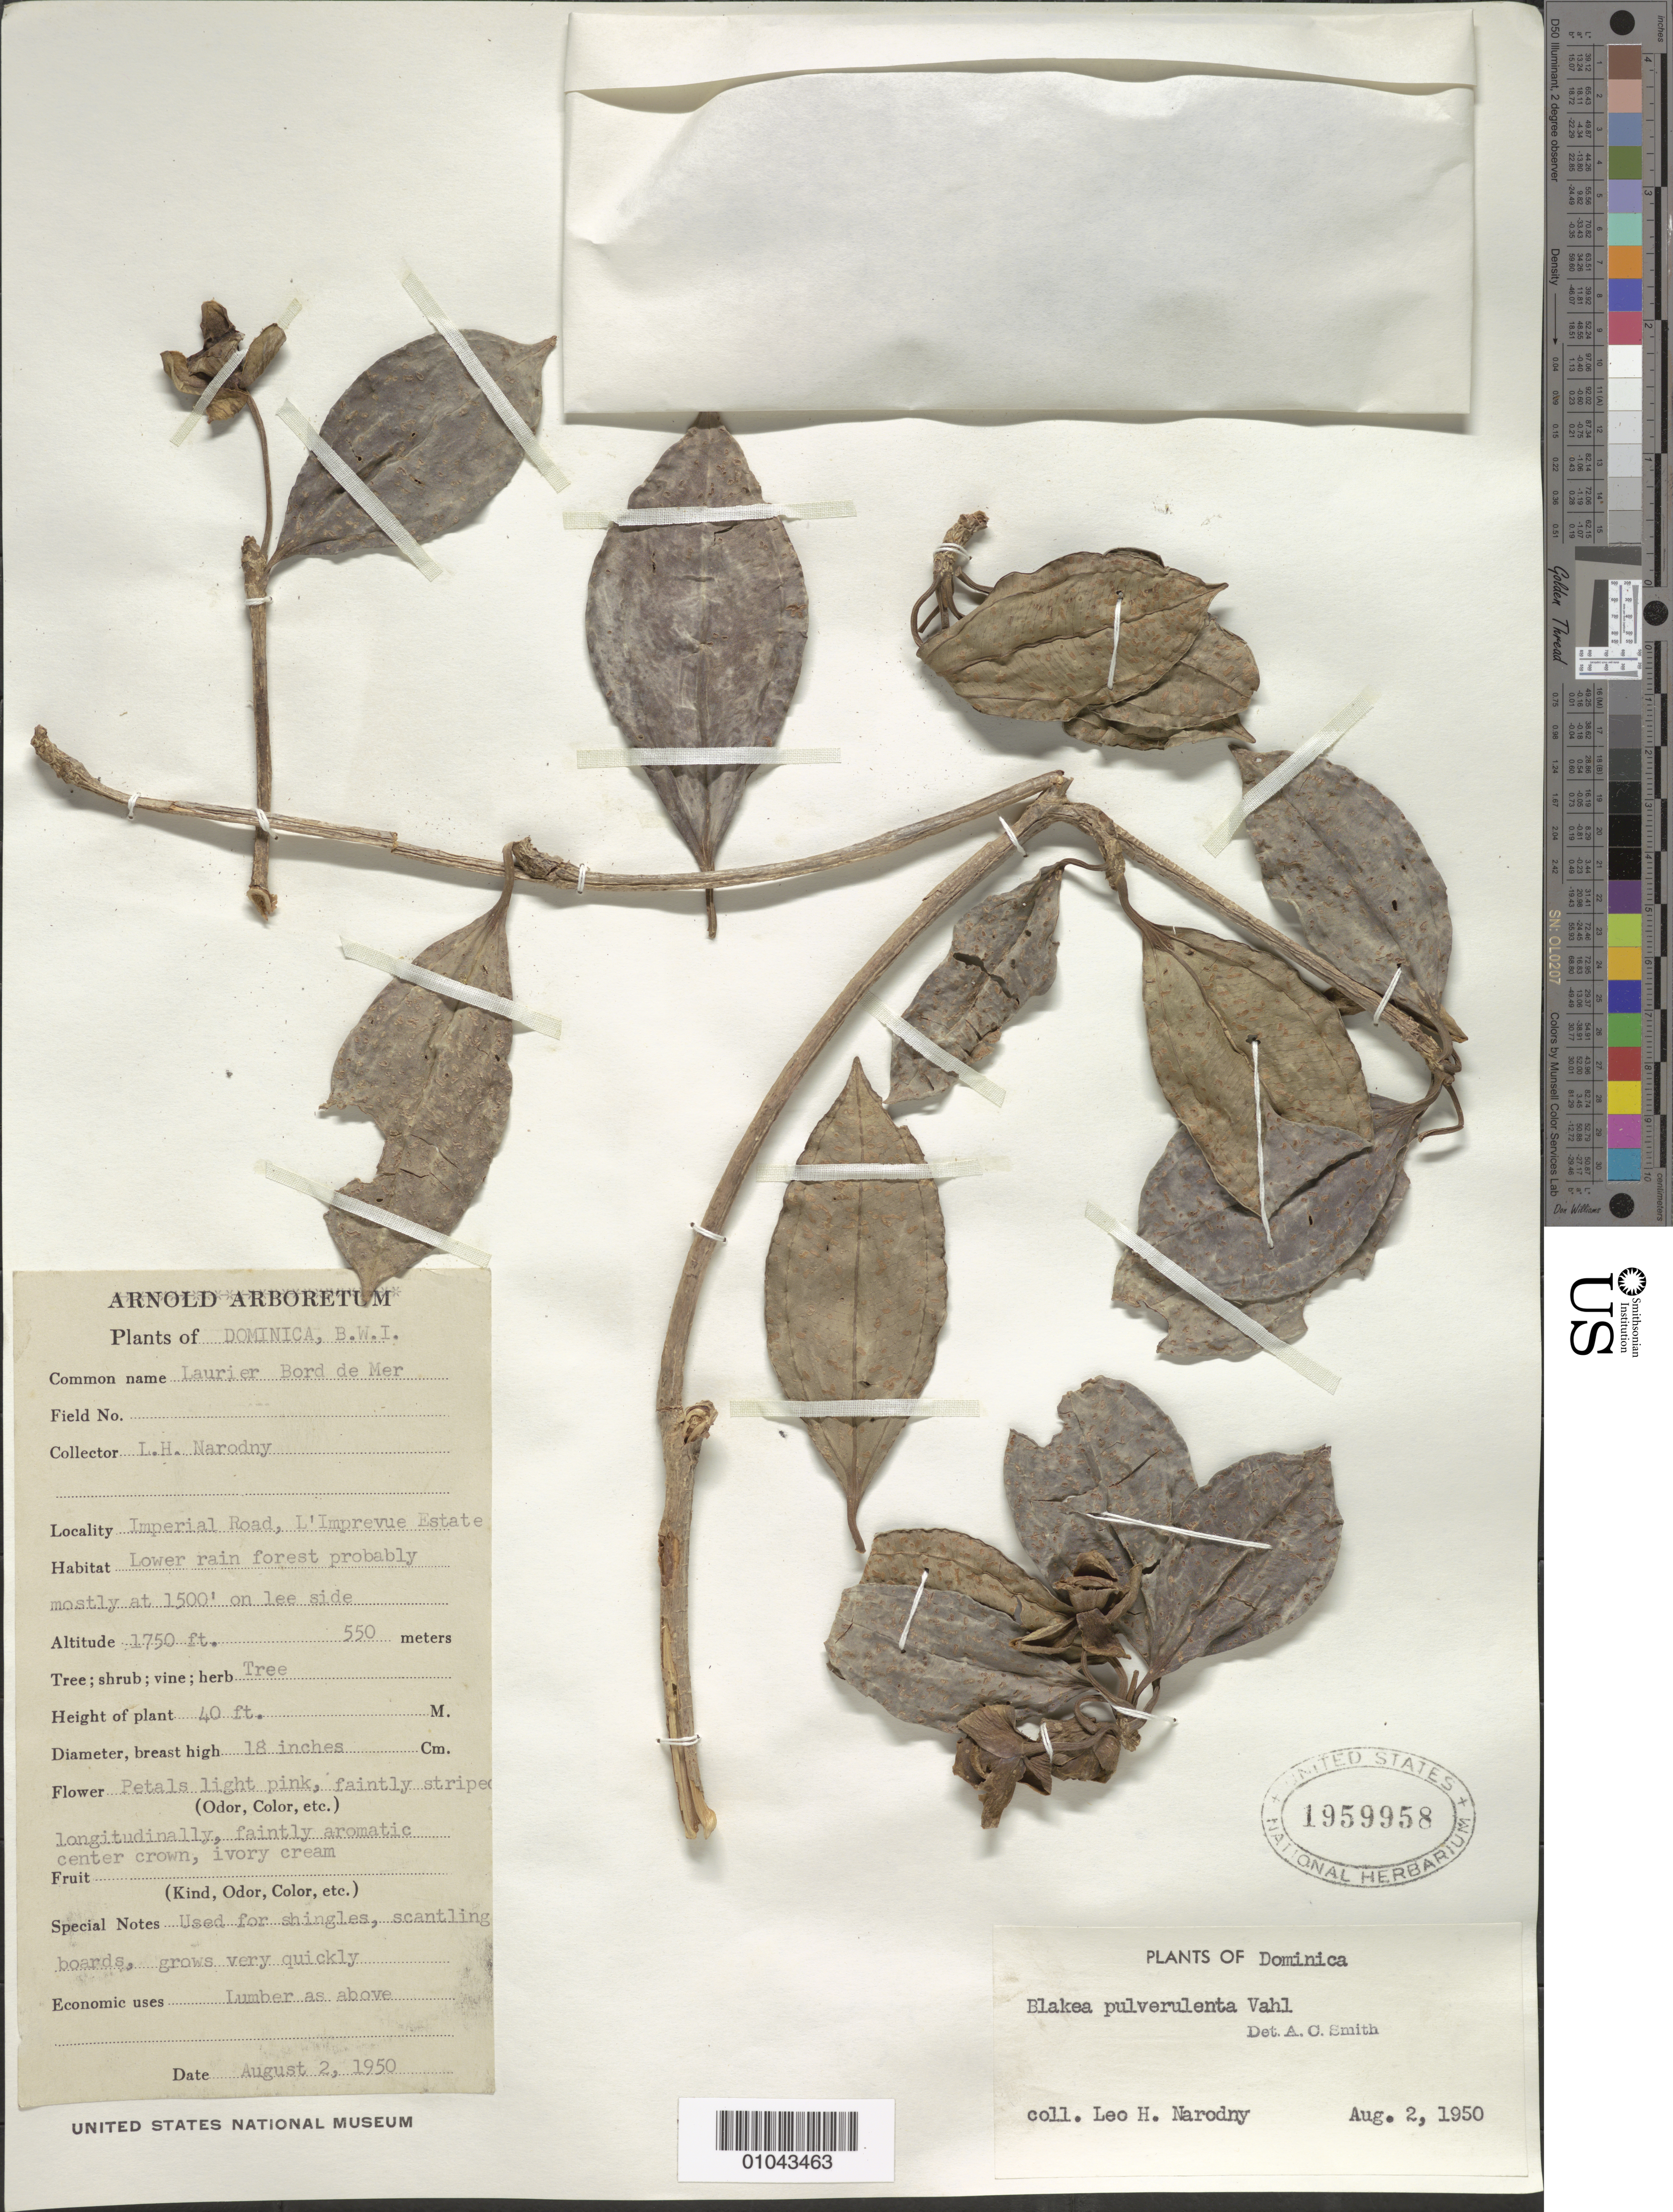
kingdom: Plantae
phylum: Tracheophyta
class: Magnoliopsida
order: Myrtales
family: Melastomataceae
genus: Blakea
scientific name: Blakea pulverulenta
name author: Vahl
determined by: Smith, A. C.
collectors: L. Narodny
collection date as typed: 02 Aug 1950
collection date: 1950-08-02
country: Dominica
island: Dominica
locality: Imperial Road, L'Imprevue Estate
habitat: Lower rainforest probably mostly at 1500 feet on lee side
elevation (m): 533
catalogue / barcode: US 1959958